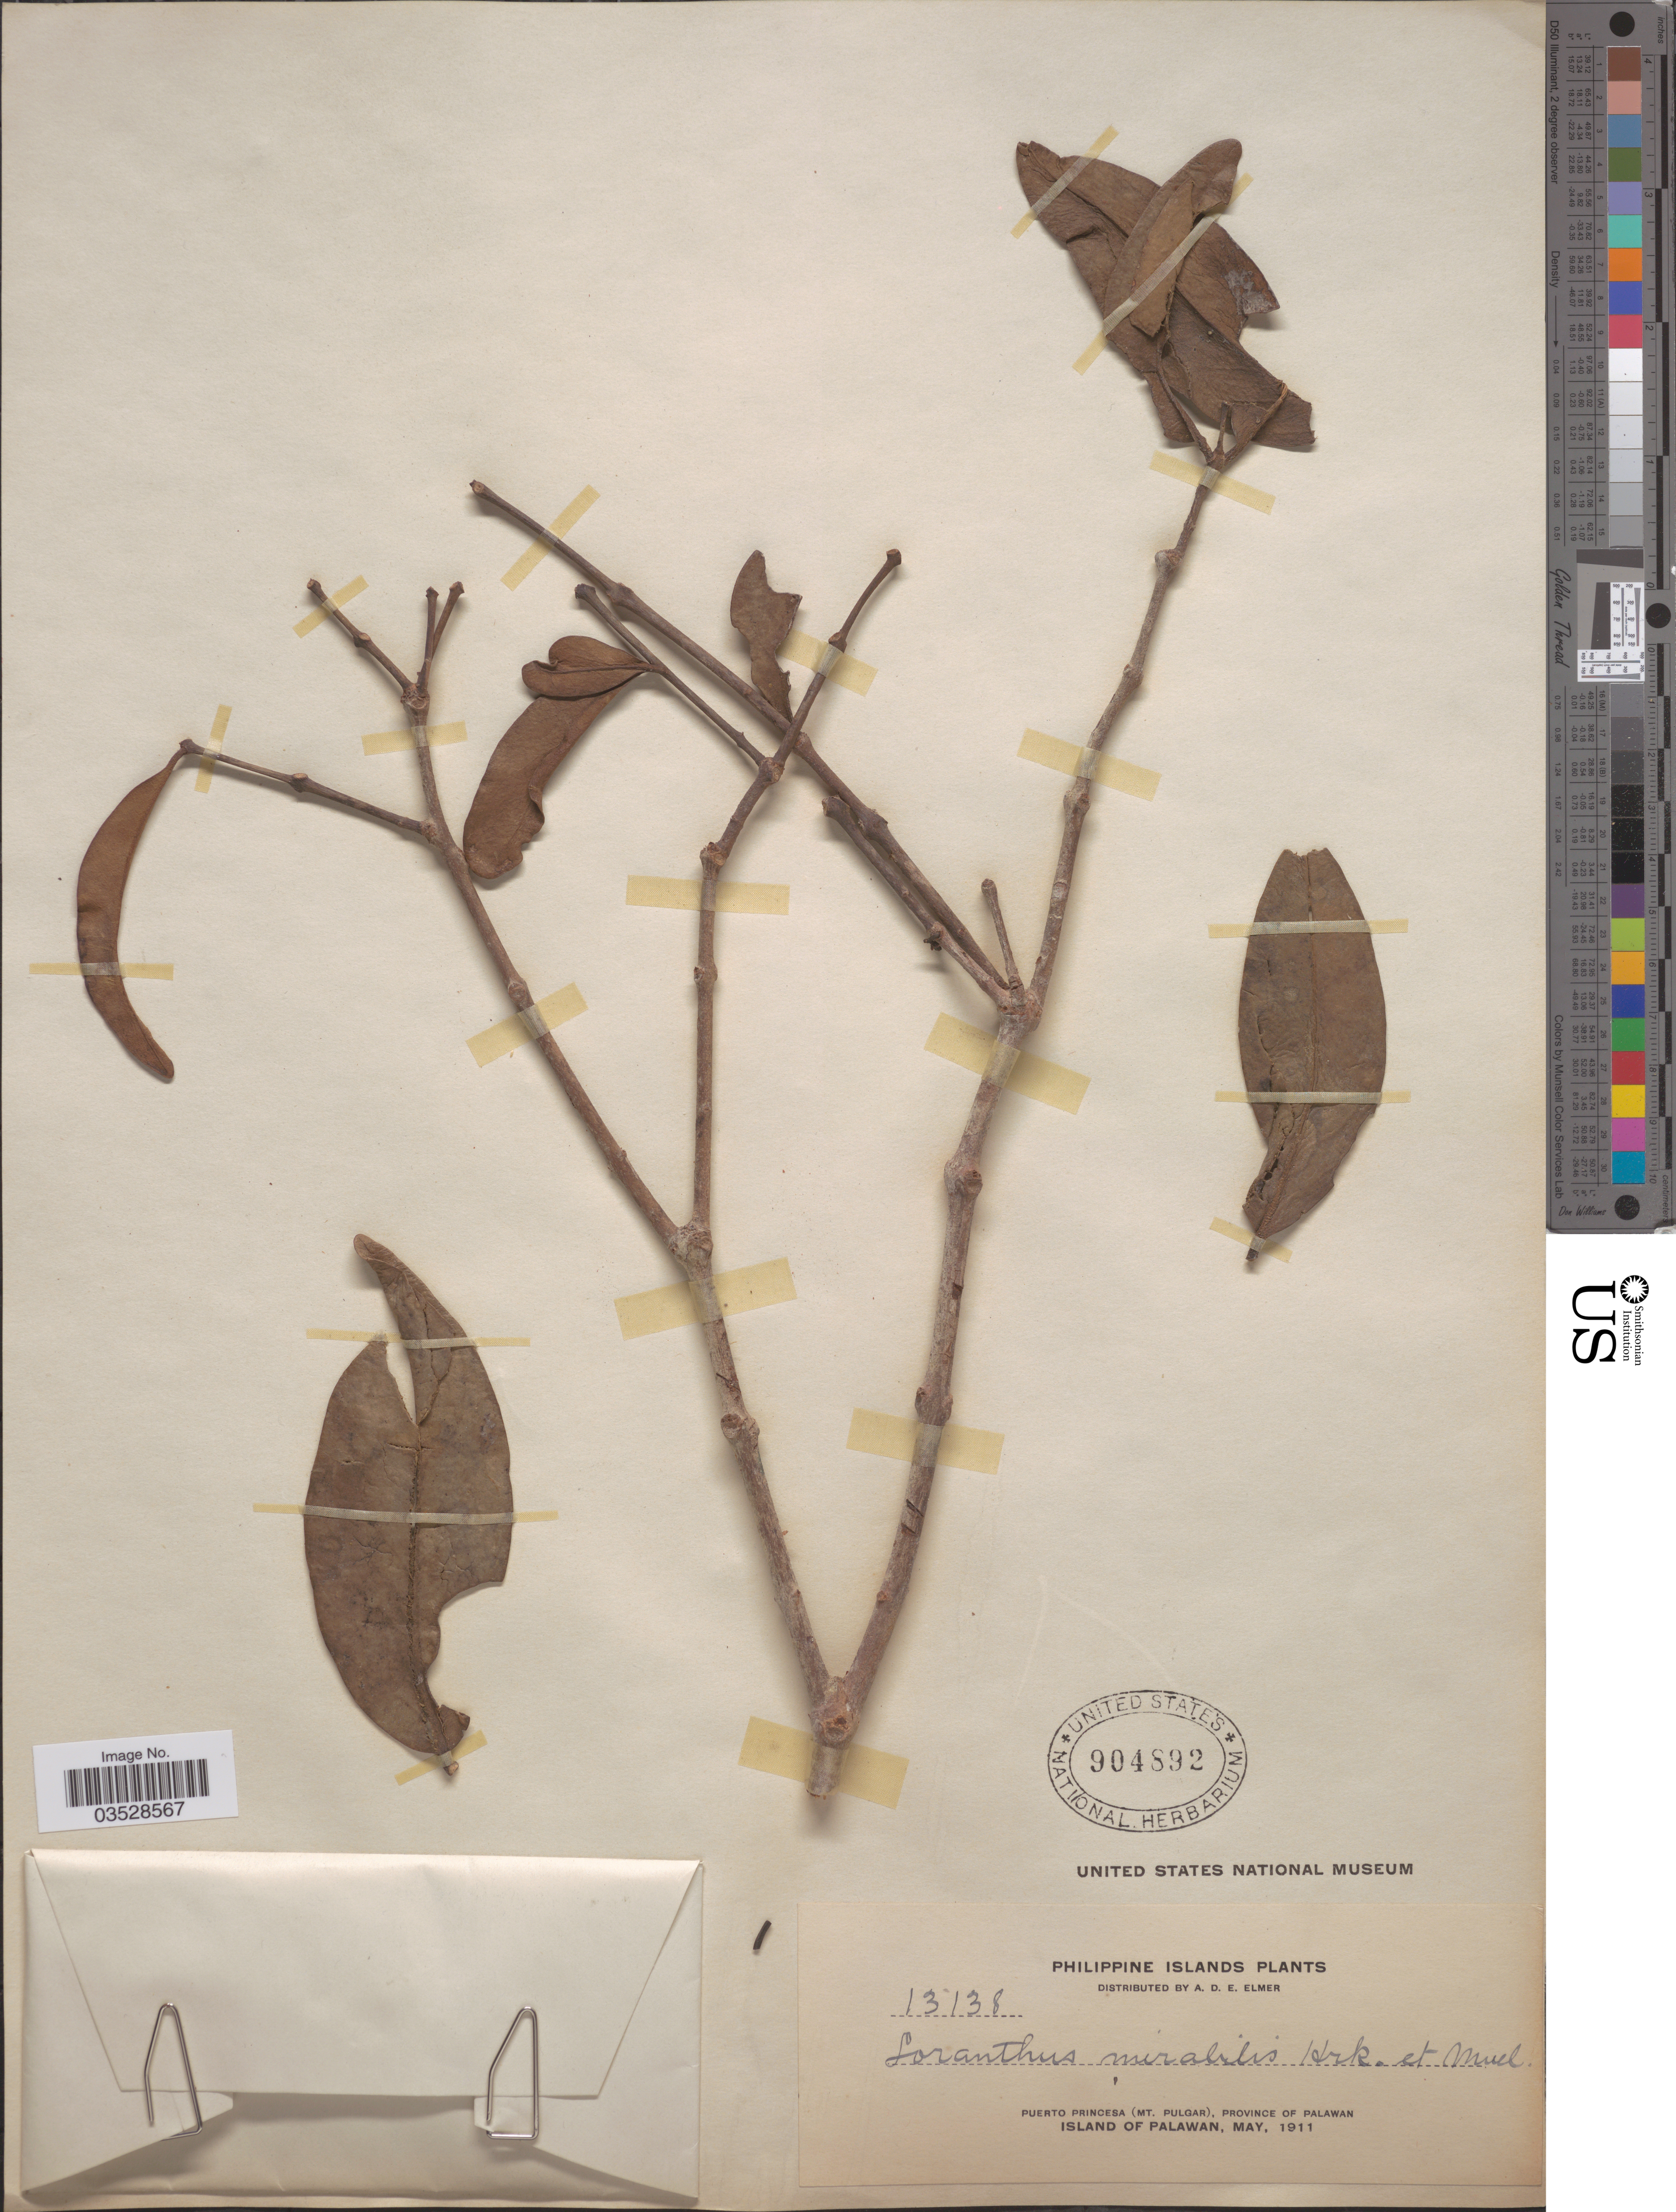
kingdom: Plantae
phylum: Tracheophyta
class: Magnoliopsida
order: Santalales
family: Loranthaceae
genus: Loranthus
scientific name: Loranthus mirabilis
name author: Van Huerck & Müll. Arg.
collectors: A. D. E. Elmer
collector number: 13138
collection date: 1911-05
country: Philippines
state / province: Mimaropa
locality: Puerto Princesa (Mt. Pulgar), Province of Palawan. Island of Palawan.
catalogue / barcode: US 904892